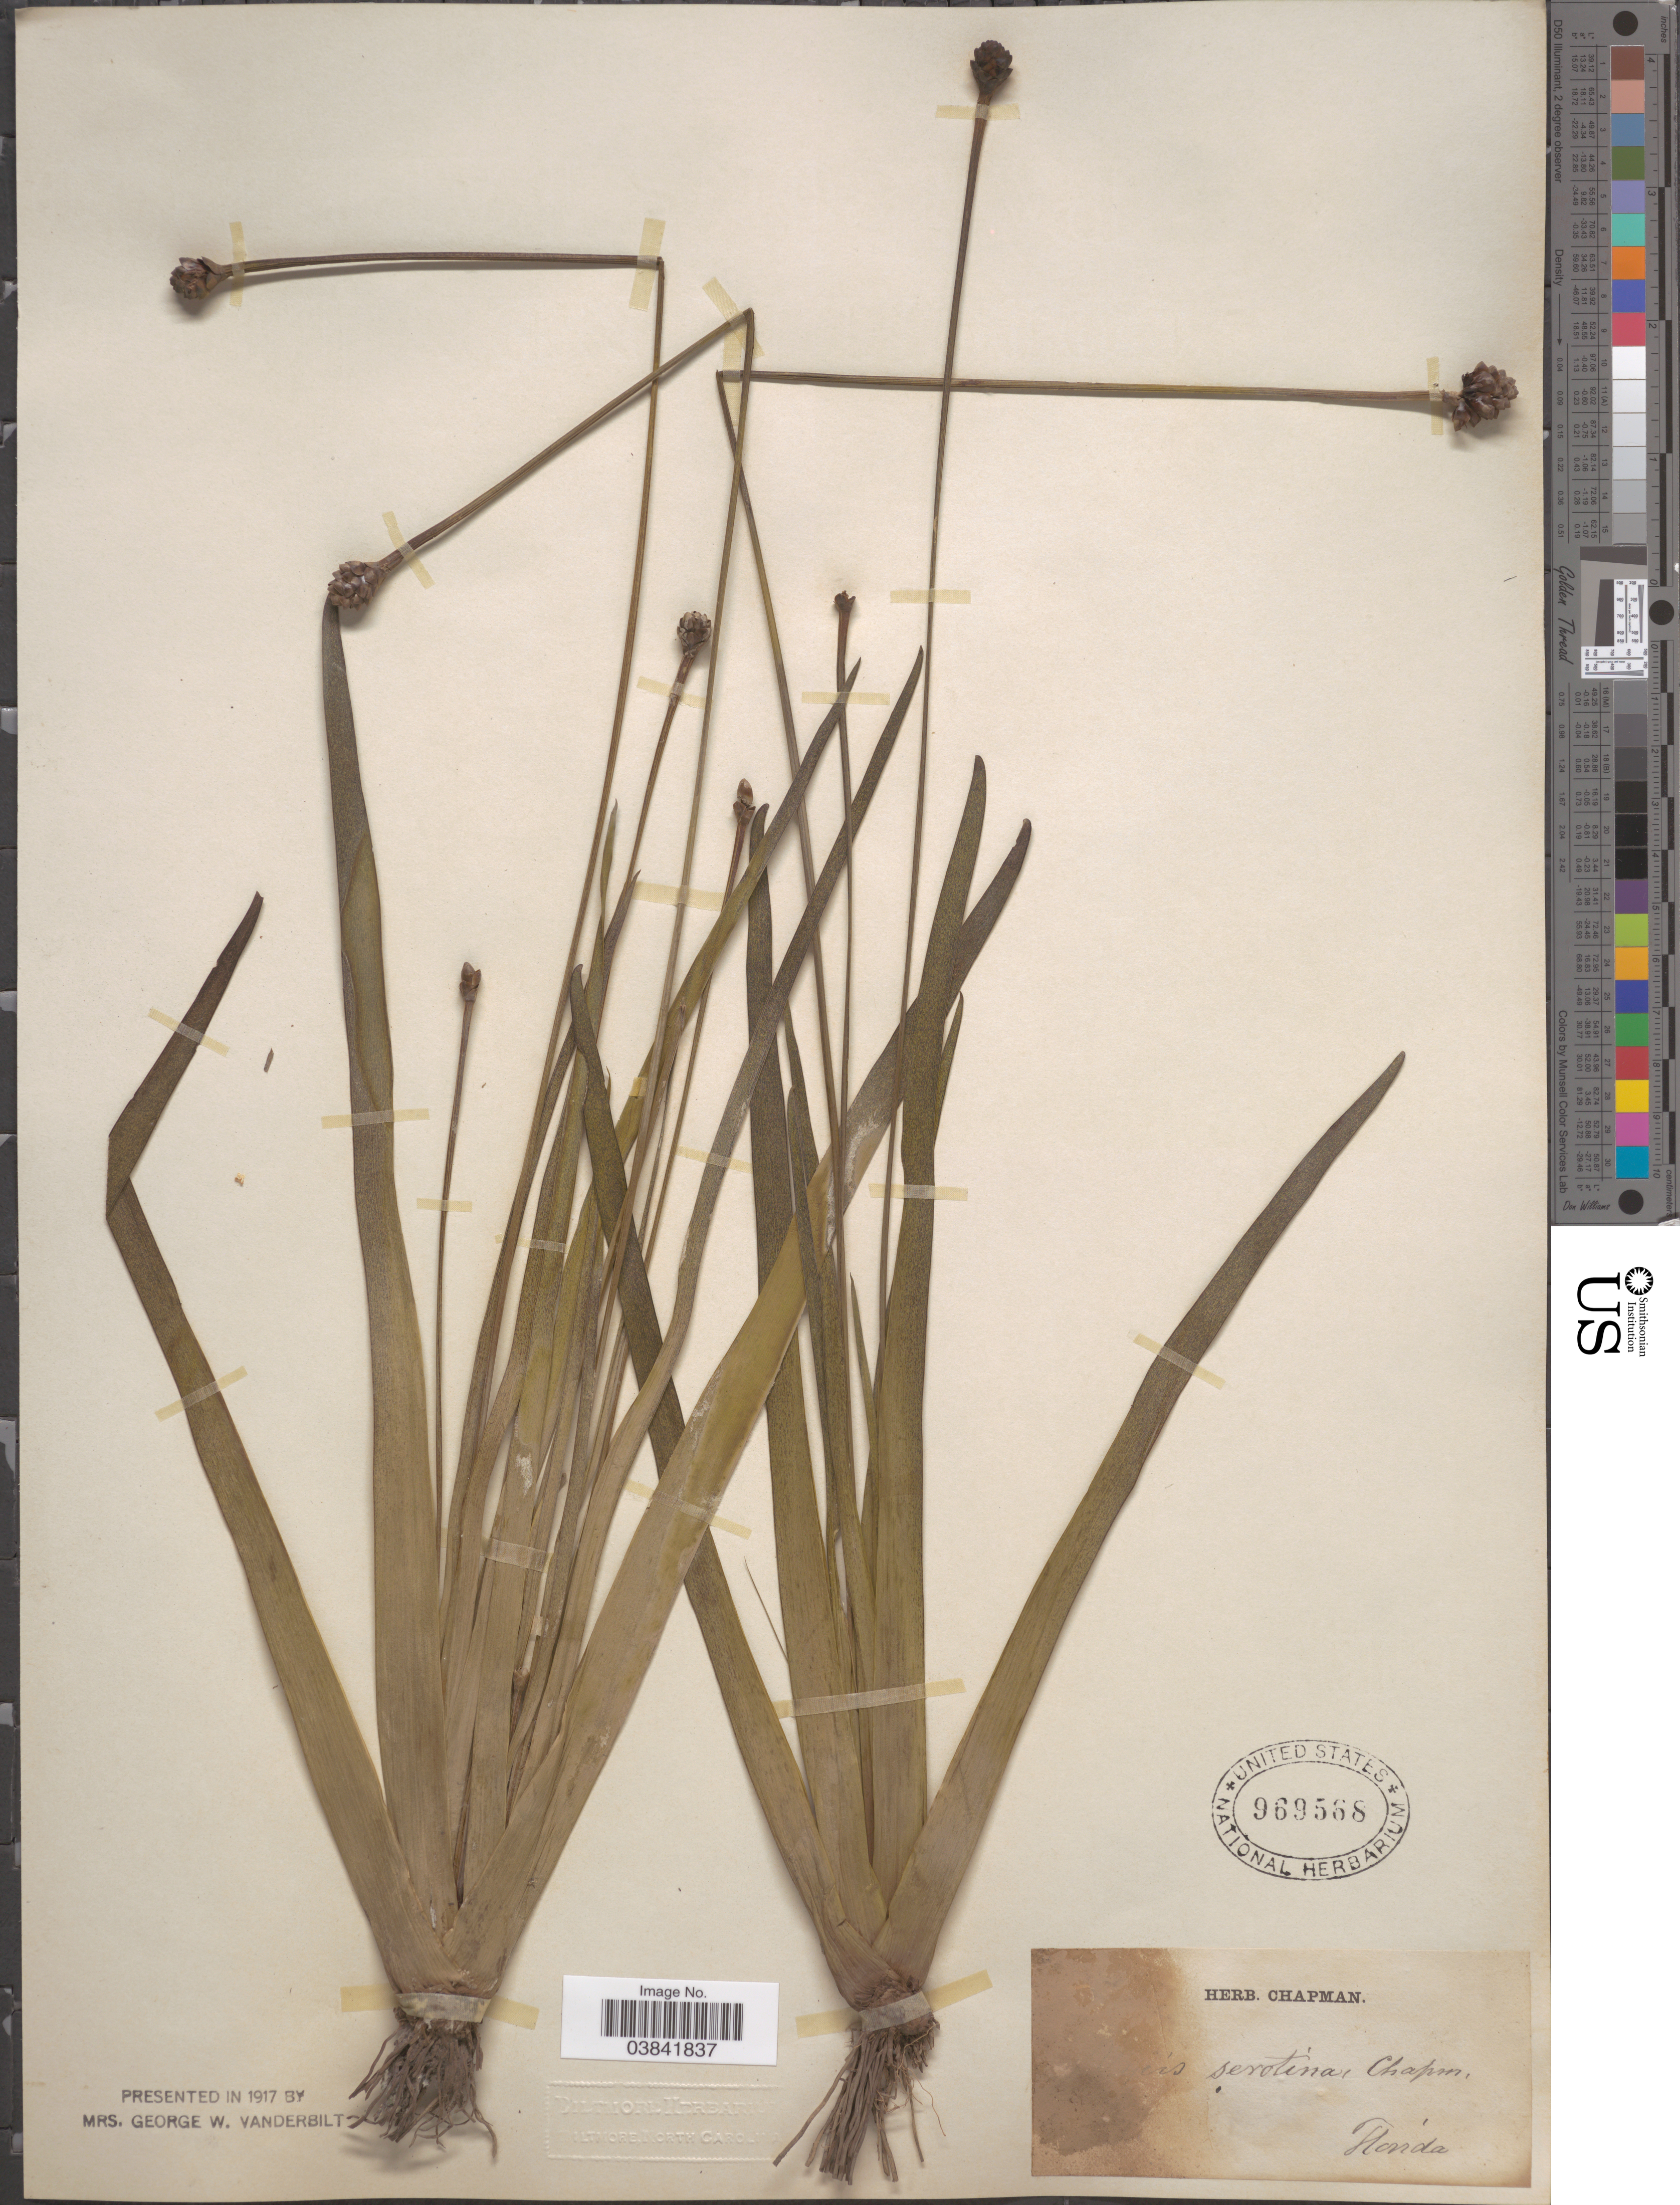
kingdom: Plantae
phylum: Tracheophyta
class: Liliopsida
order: Poales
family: Xyridaceae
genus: Xyris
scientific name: Xyris serotina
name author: Chapm.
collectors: ex herb. A.W. Chapman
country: United States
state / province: Florida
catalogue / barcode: US 969568